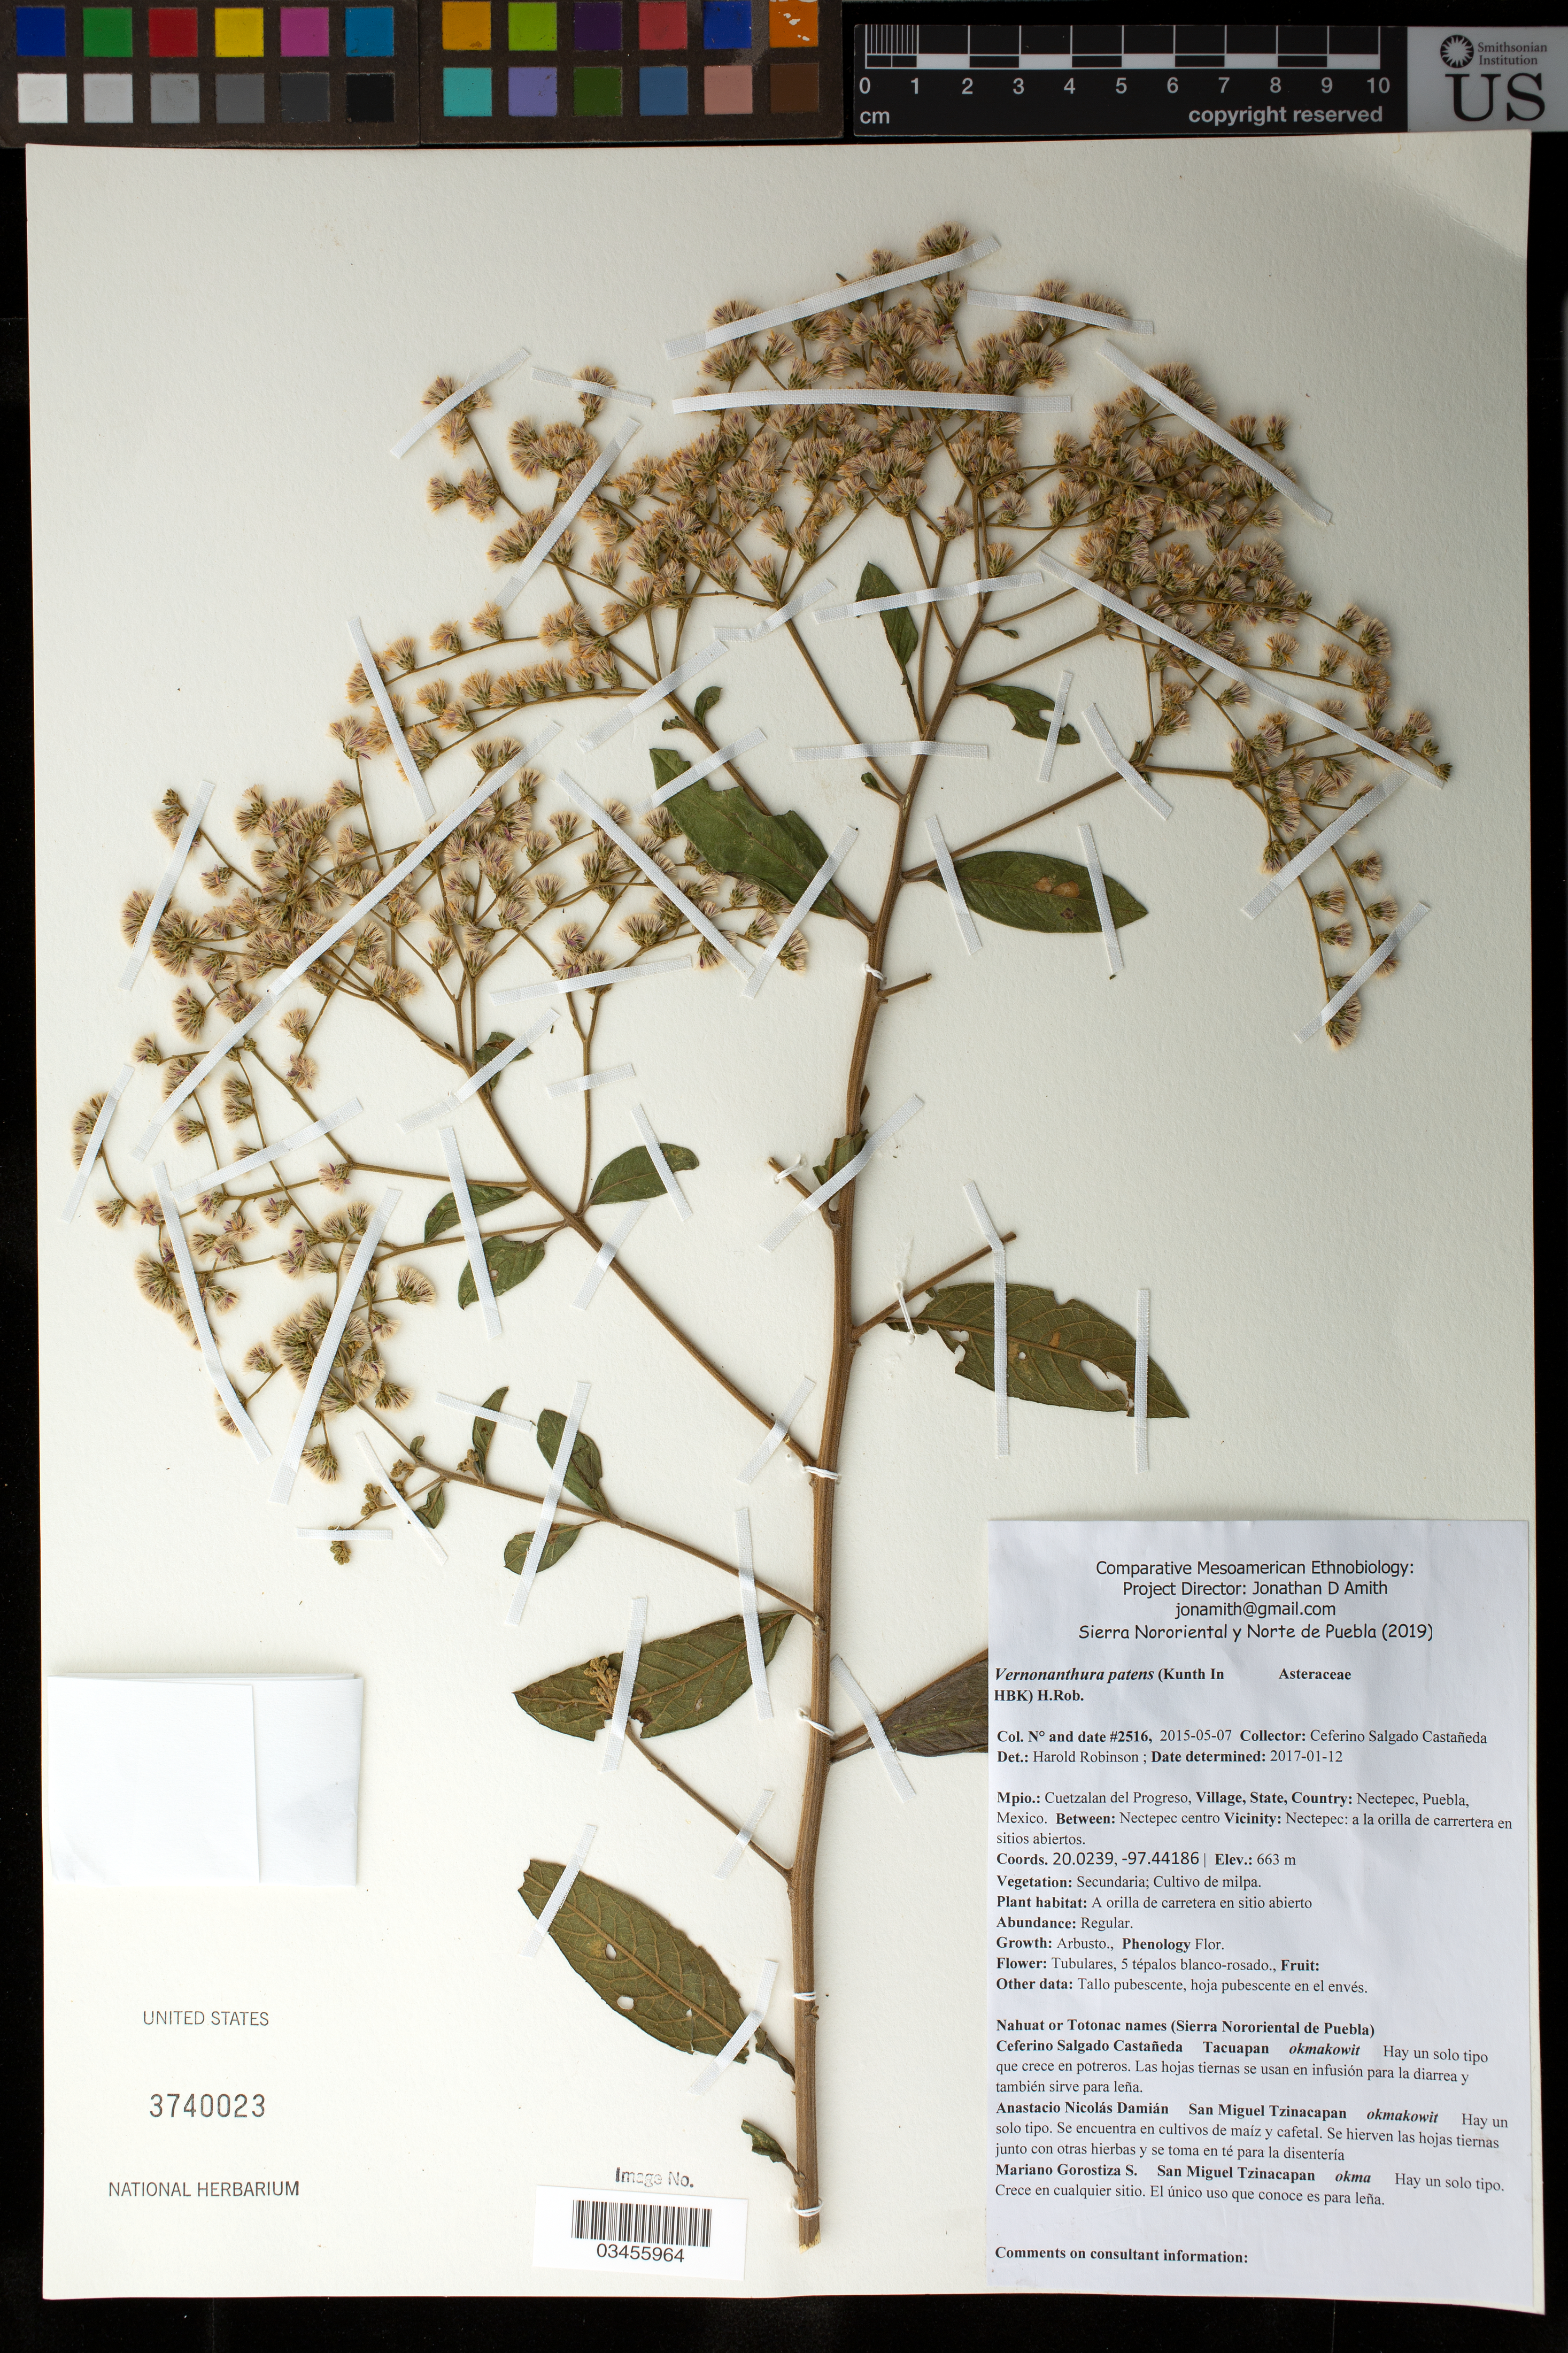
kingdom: Plantae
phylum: Tracheophyta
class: Magnoliopsida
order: Asterales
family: Asteraceae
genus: Vernonanthura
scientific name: Vernonanthura patens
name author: (Kunth) H. Rob.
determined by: Robinson, Harold E., (US)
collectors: C. Salgado Castañeda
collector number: CSC_02516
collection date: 2015-05-07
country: México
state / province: Puebla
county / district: Cuetzalan del Progreso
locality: PUEBLO: Nectepec; LOCALIDAD EXACTA: Nectepec: a la orilla de carrertera en sitios abiertos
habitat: Cultivo de milpa | A orilla de carretera en sitio abierto.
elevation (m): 663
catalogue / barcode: US 3740023